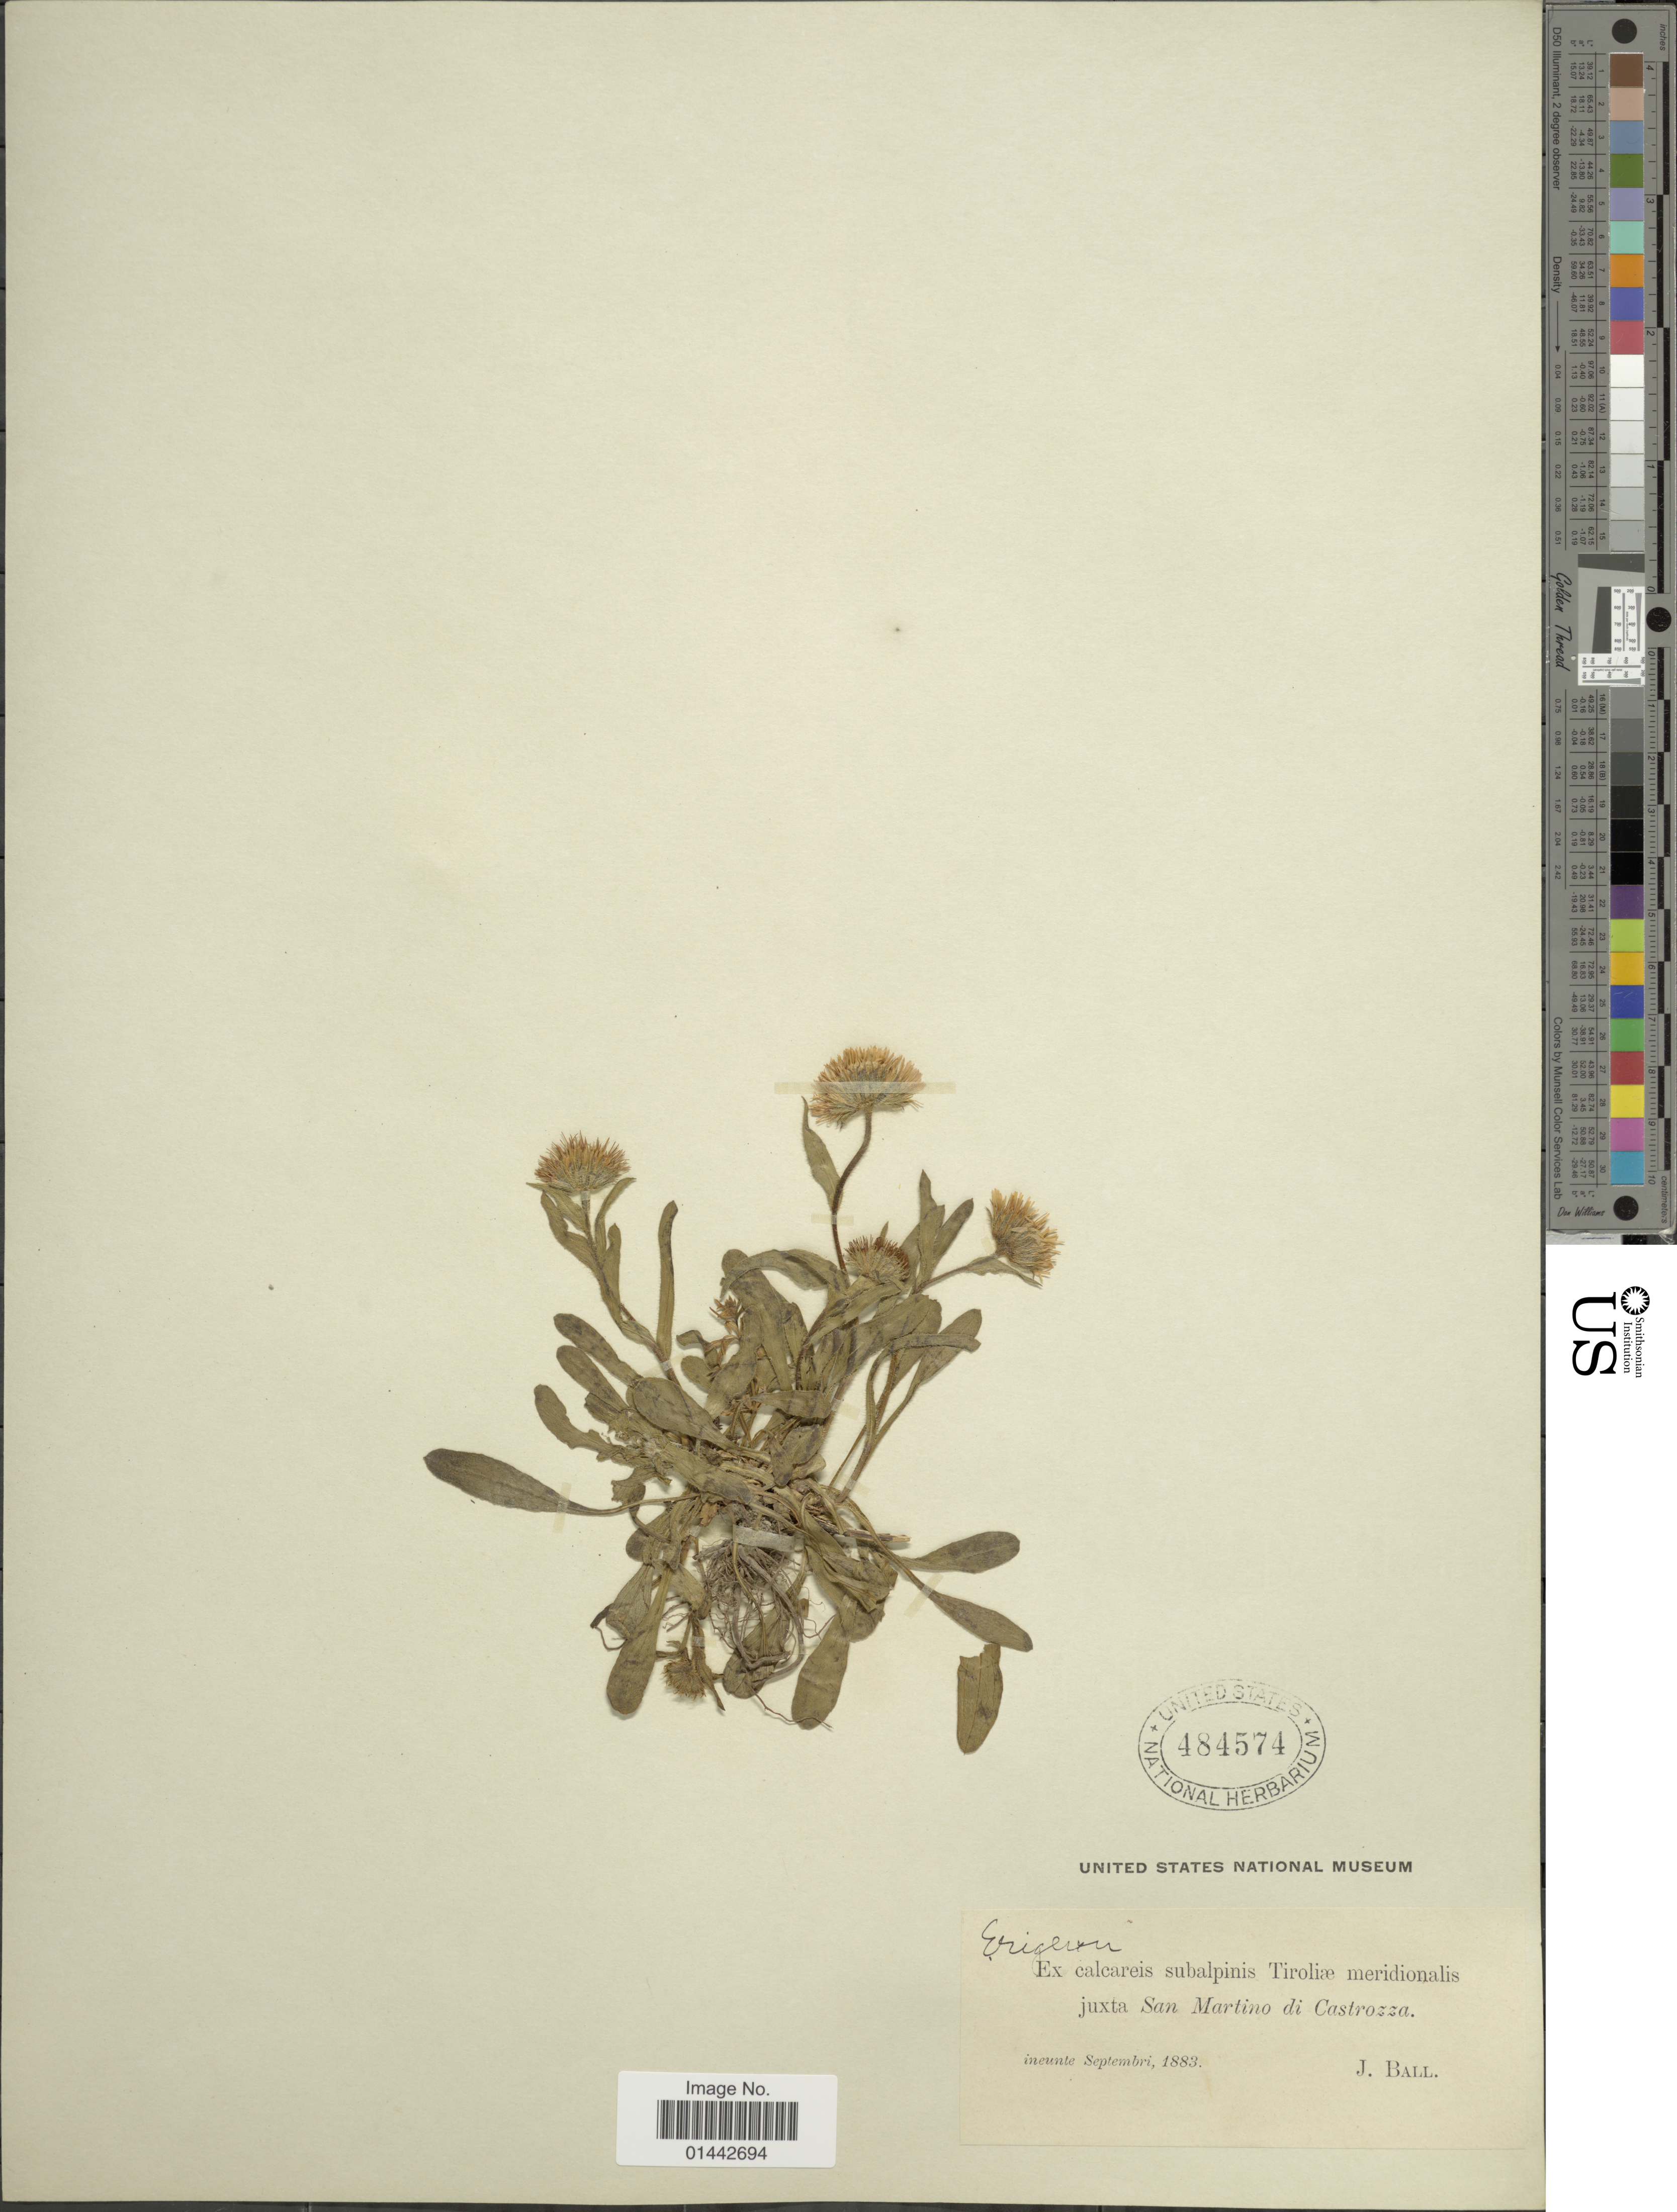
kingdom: Plantae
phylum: Tracheophyta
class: Magnoliopsida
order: Asterales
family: Asteraceae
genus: Erigeron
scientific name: Erigeron alpinus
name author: L.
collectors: J. Ball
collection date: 1883-09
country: Austria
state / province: Tirol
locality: Ex calcareis subalpinis Tiroliae meridionalis juxta San Martino di Castrozza.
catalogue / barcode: US 484574